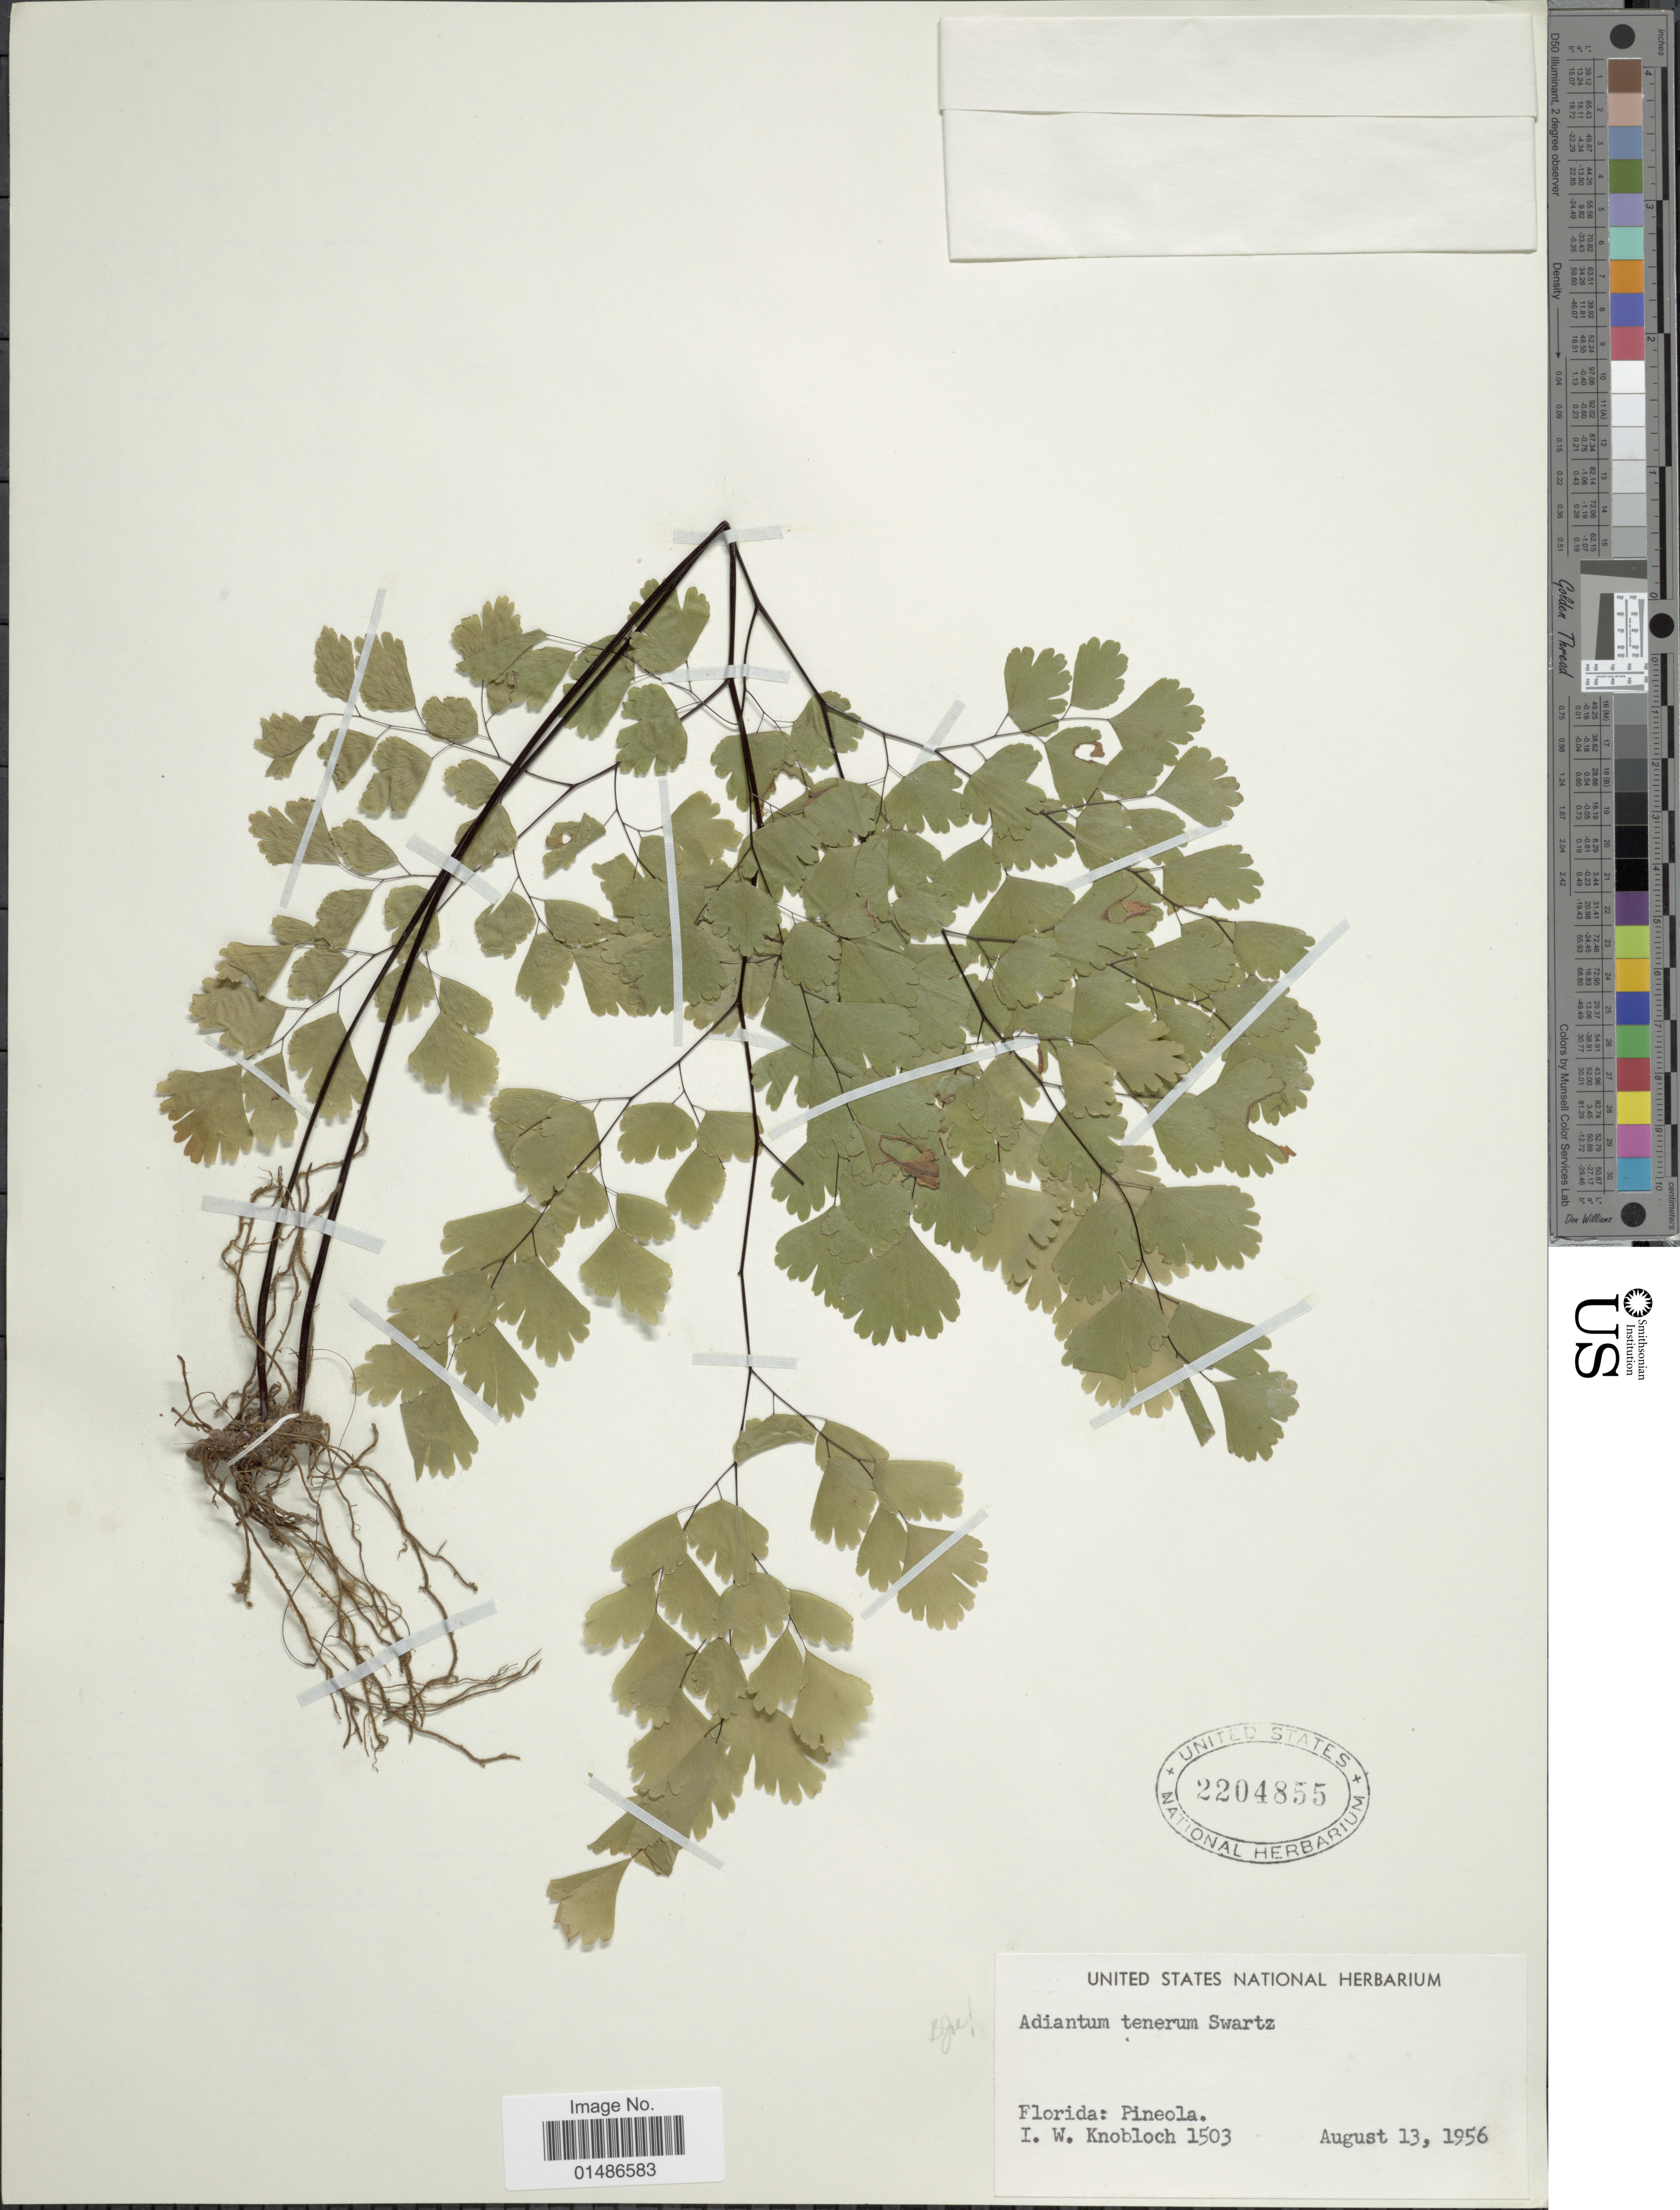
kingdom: Plantae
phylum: Tracheophyta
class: Polypodiopsida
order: Polypodiales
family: Pteridaceae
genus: Adiantum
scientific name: Adiantum tenerum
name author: Sw.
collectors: I. W. Knobloch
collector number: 1503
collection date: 1956-08-13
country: United States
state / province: Florida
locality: Pineola.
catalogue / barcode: US 2204855